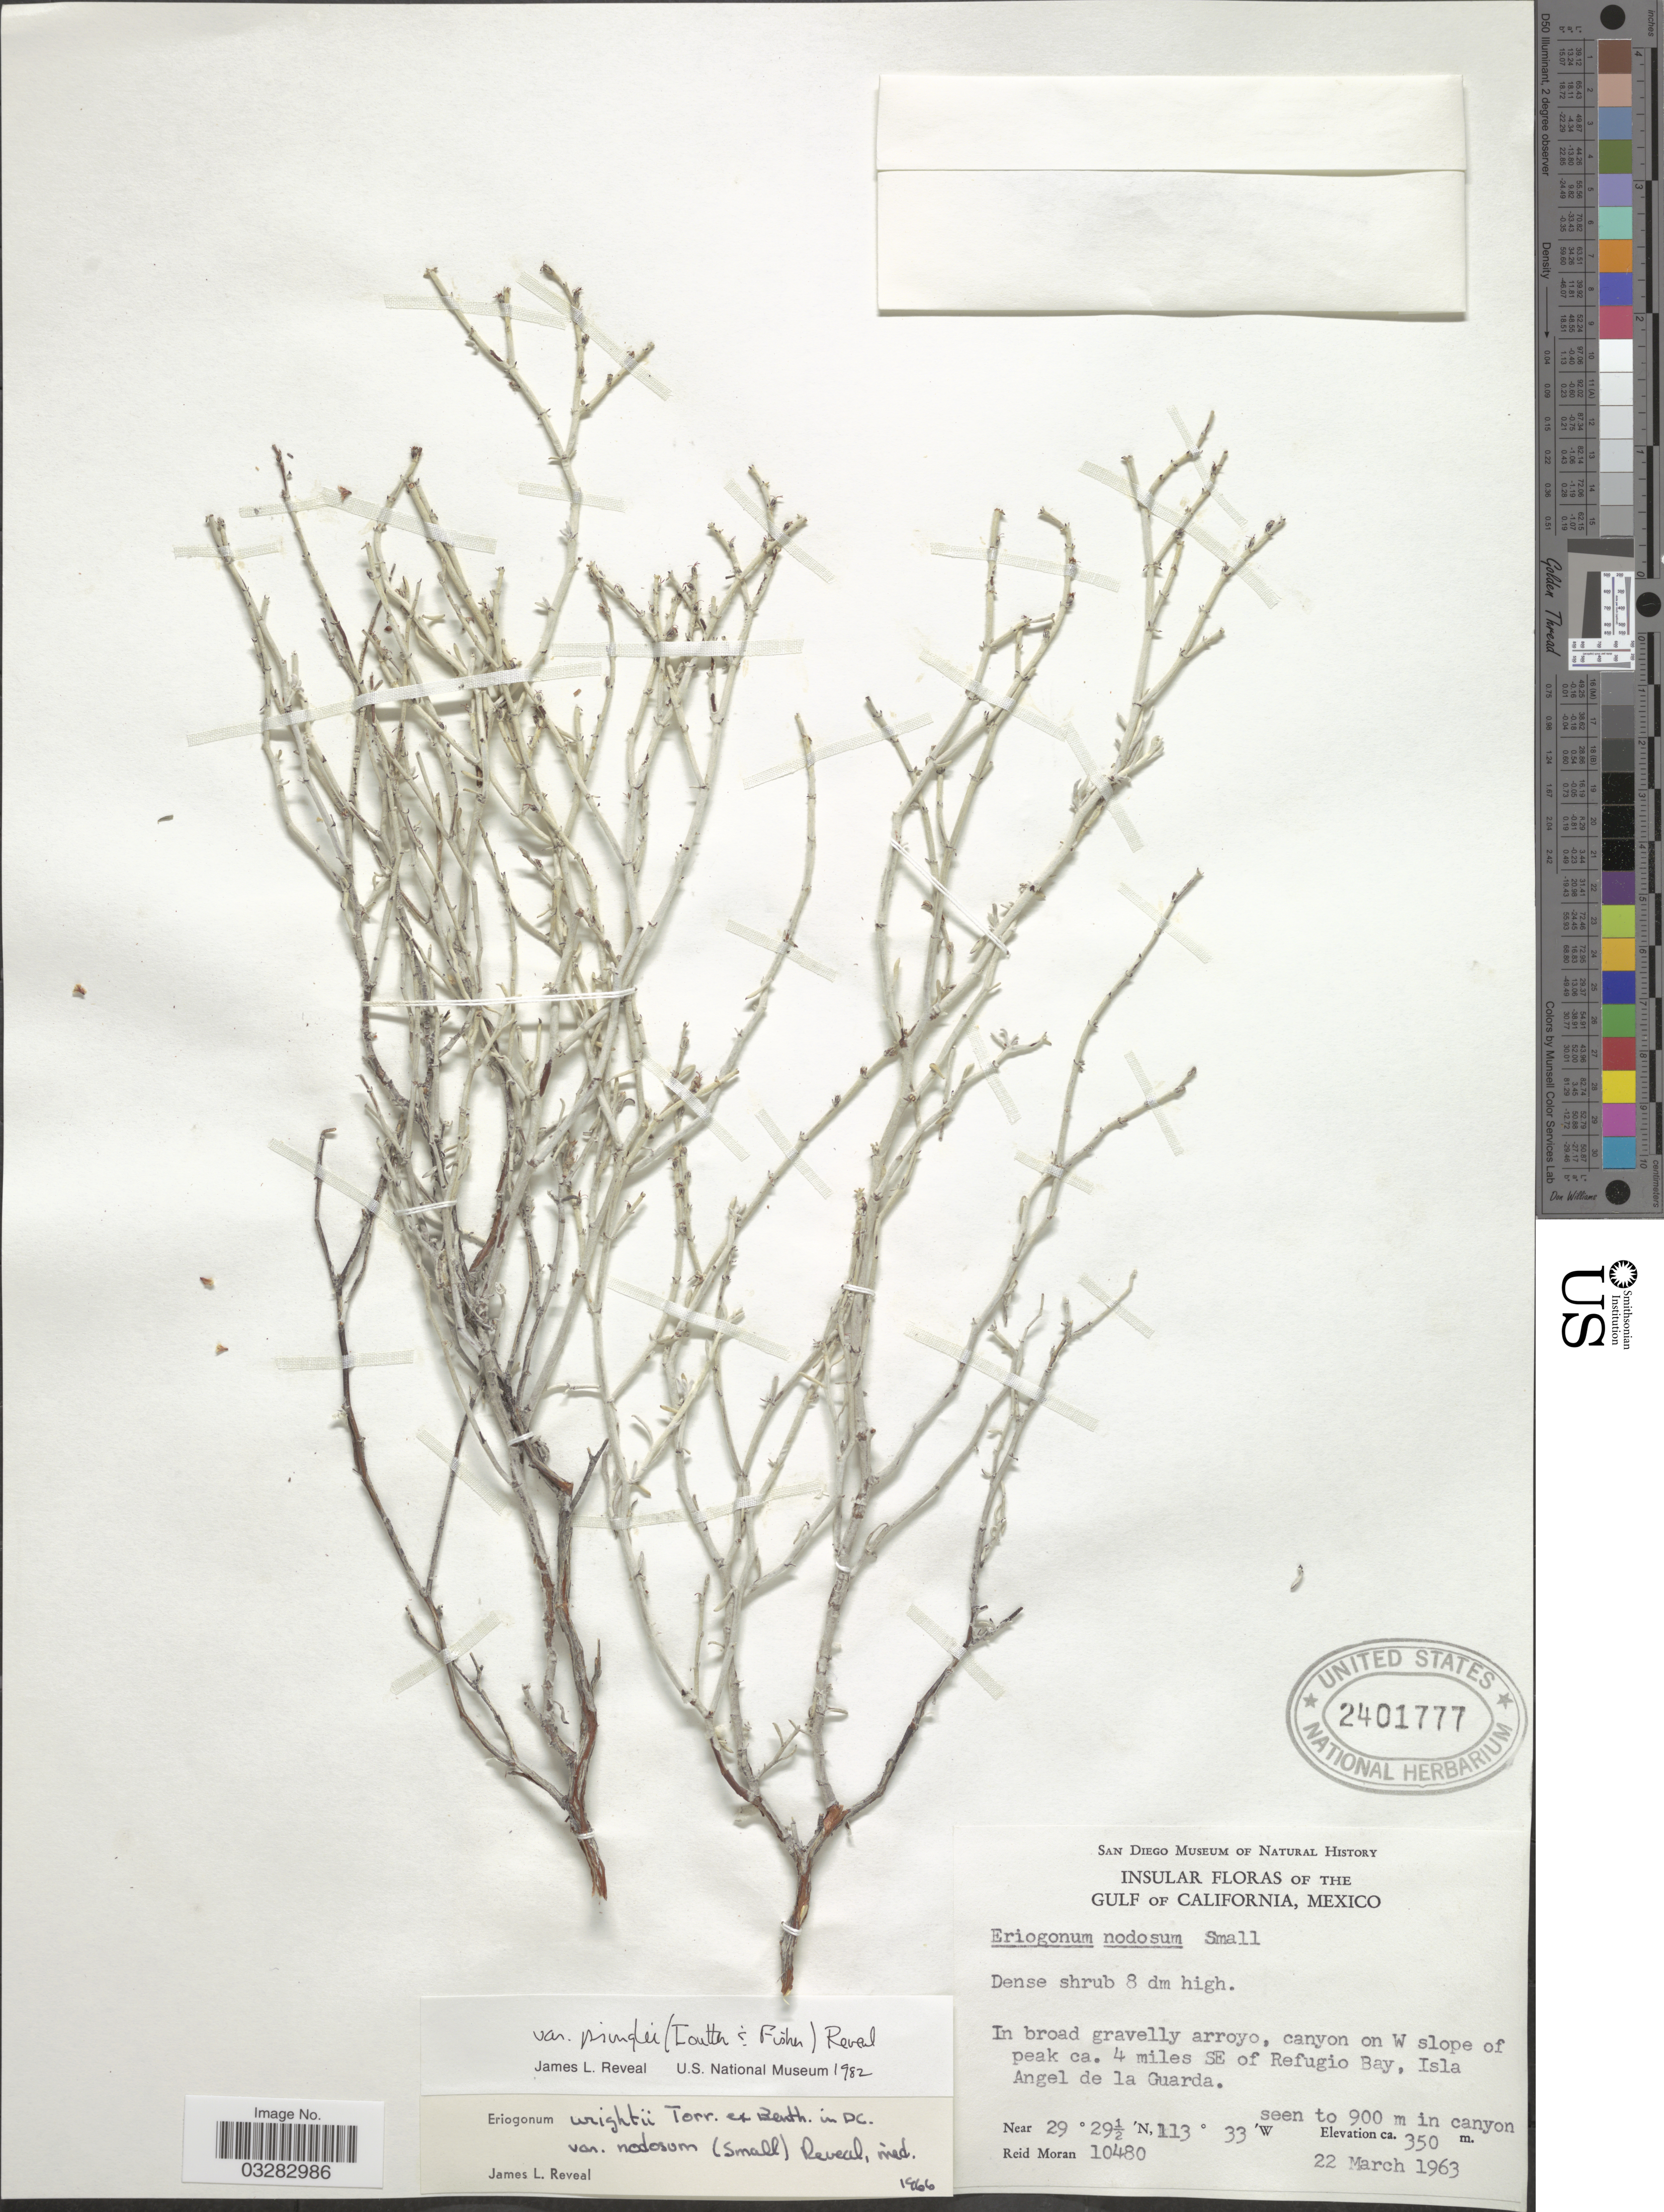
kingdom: Plantae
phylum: Tracheophyta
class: Magnoliopsida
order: Caryophyllales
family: Polygonaceae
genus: Eriogonum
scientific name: Eriogonum wrightii var. pringlei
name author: (J.M. Coult. & Fisher) Reveal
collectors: R. Moran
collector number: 10480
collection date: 1963-03-22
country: Mexico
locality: Insular Floras of the Gulf of California. In broad gravelly arroyo, canyon on W slope of peak ca. 4 miles SE of Refugio Bay, Isla Angel de la Guarda.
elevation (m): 350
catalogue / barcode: US 2401777